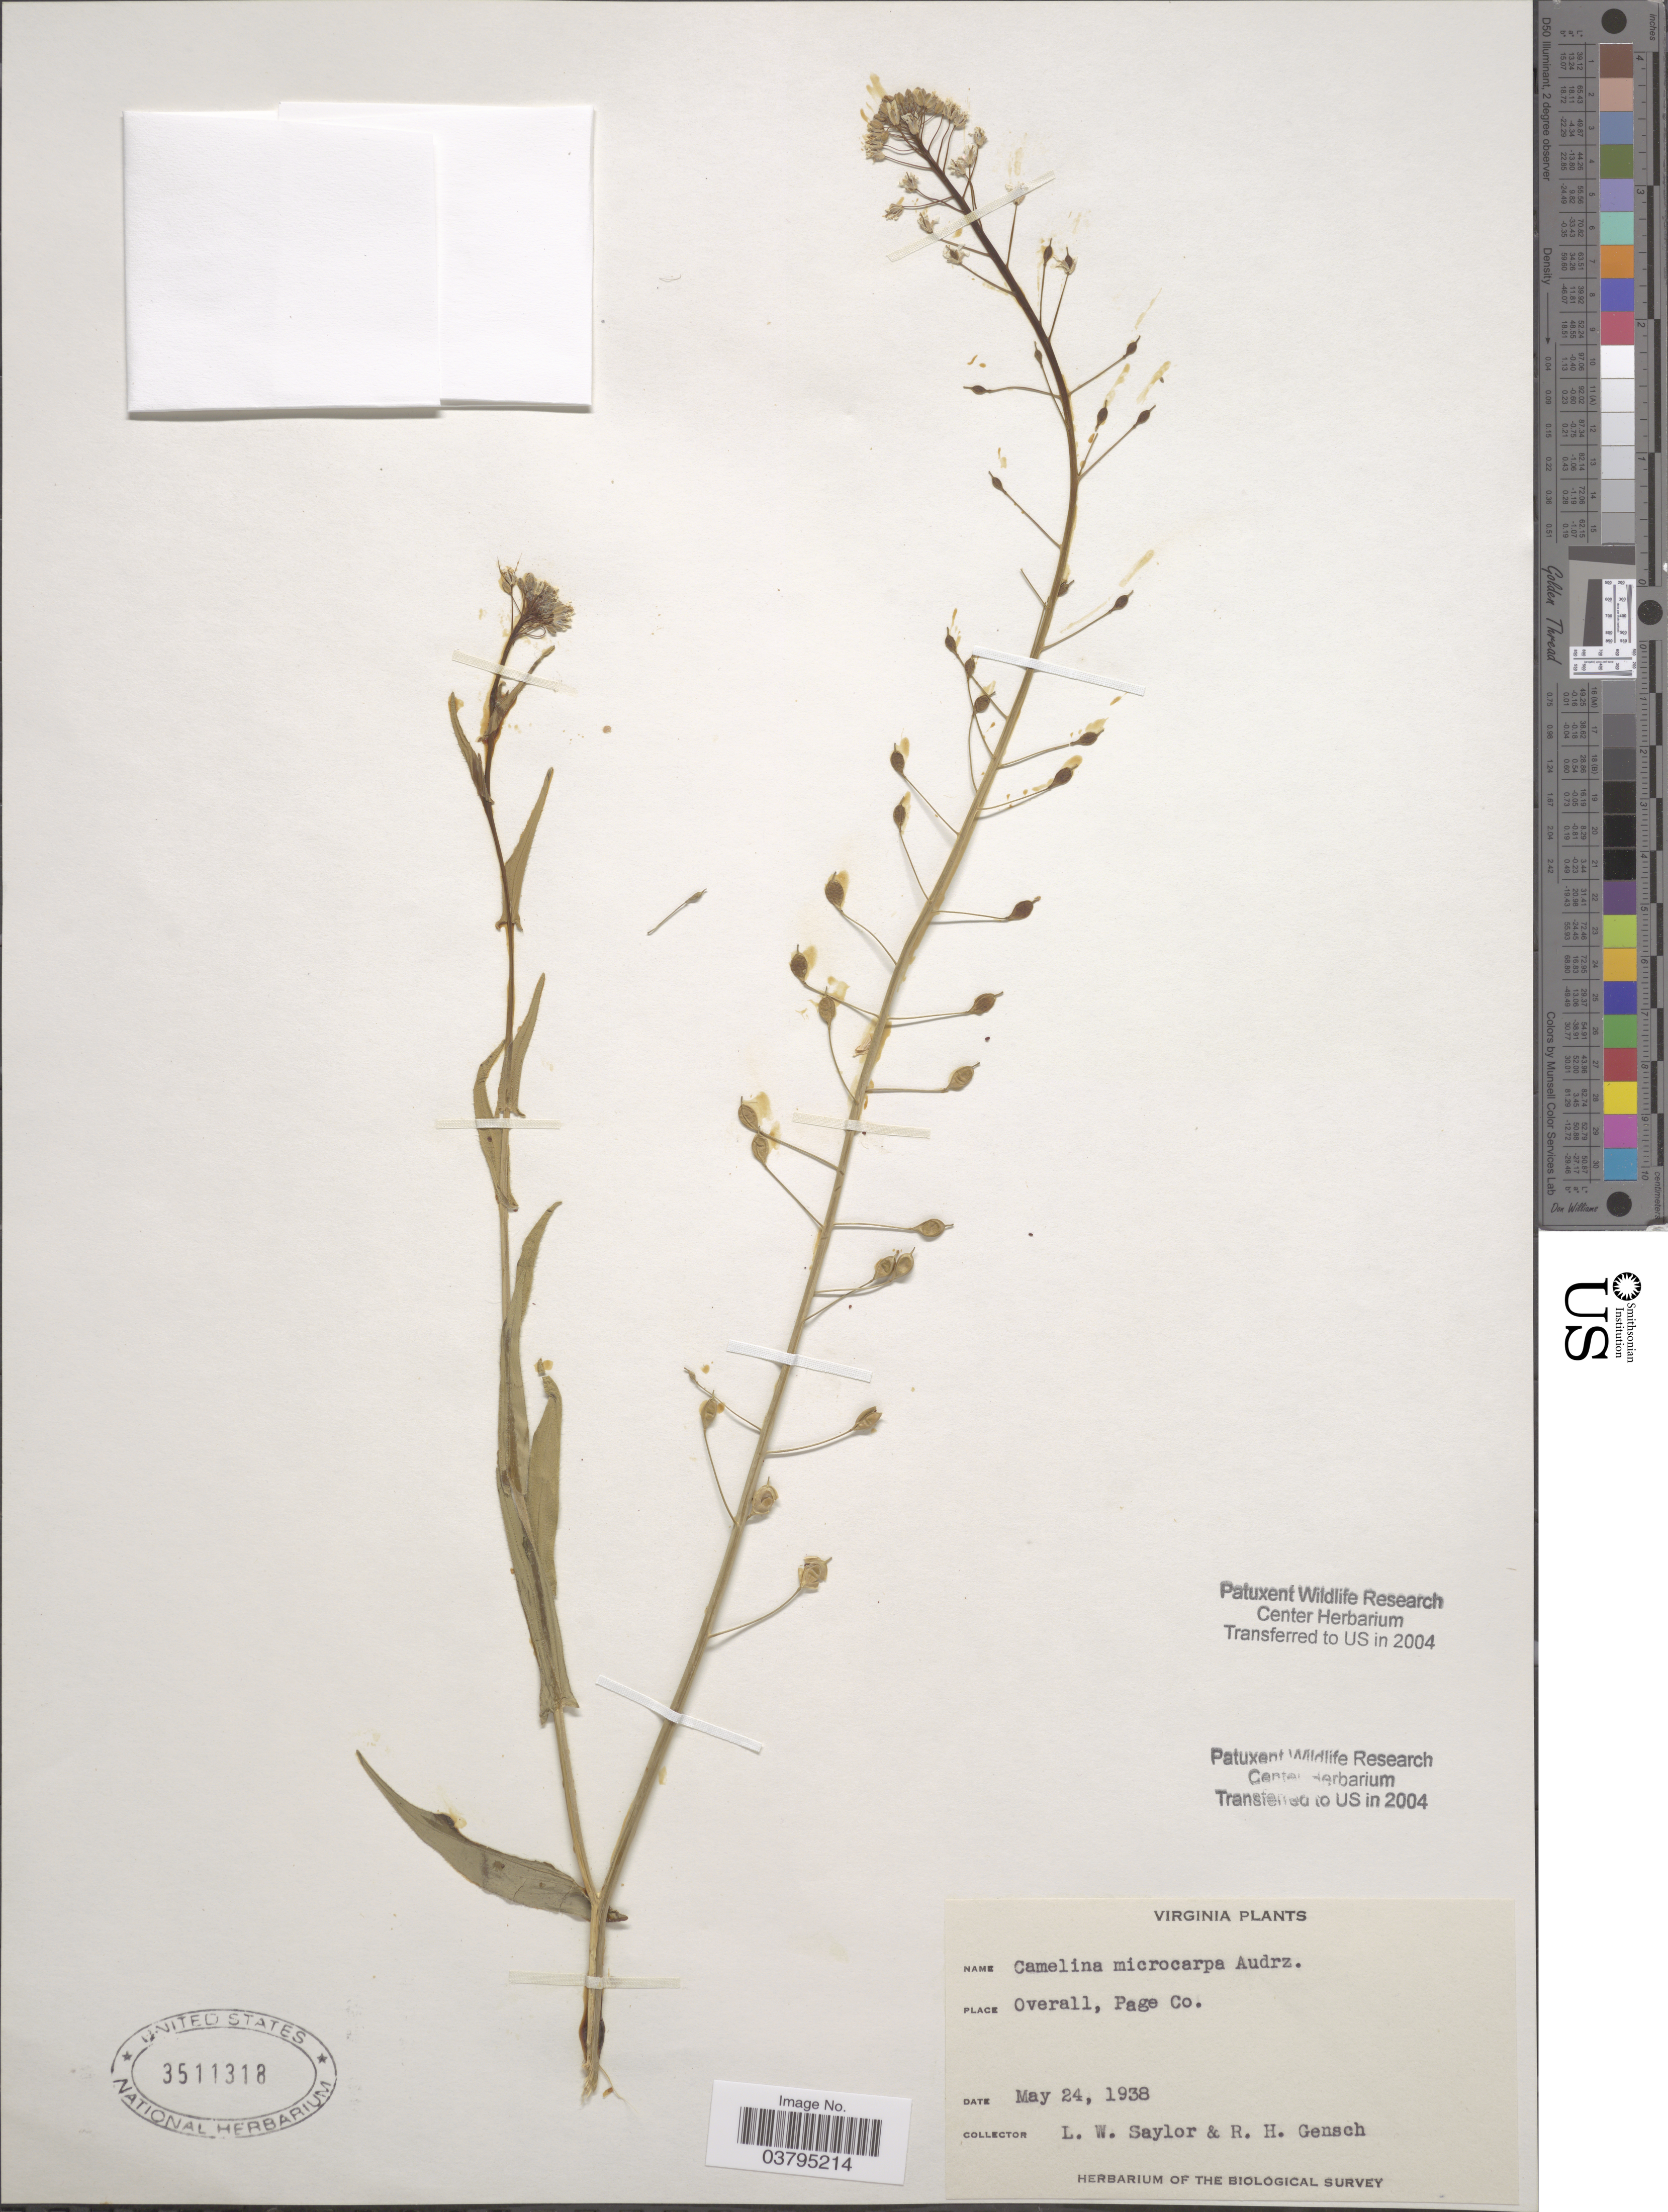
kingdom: Plantae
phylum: Tracheophyta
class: Magnoliopsida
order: Brassicales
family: Brassicaceae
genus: Camelina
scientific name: Camelina microcarpa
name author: DC.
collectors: L. Saylor & R. Gensch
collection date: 1938-05-24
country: United States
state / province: Virginia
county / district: Page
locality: Overall, Page Co.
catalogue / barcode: US 3511318